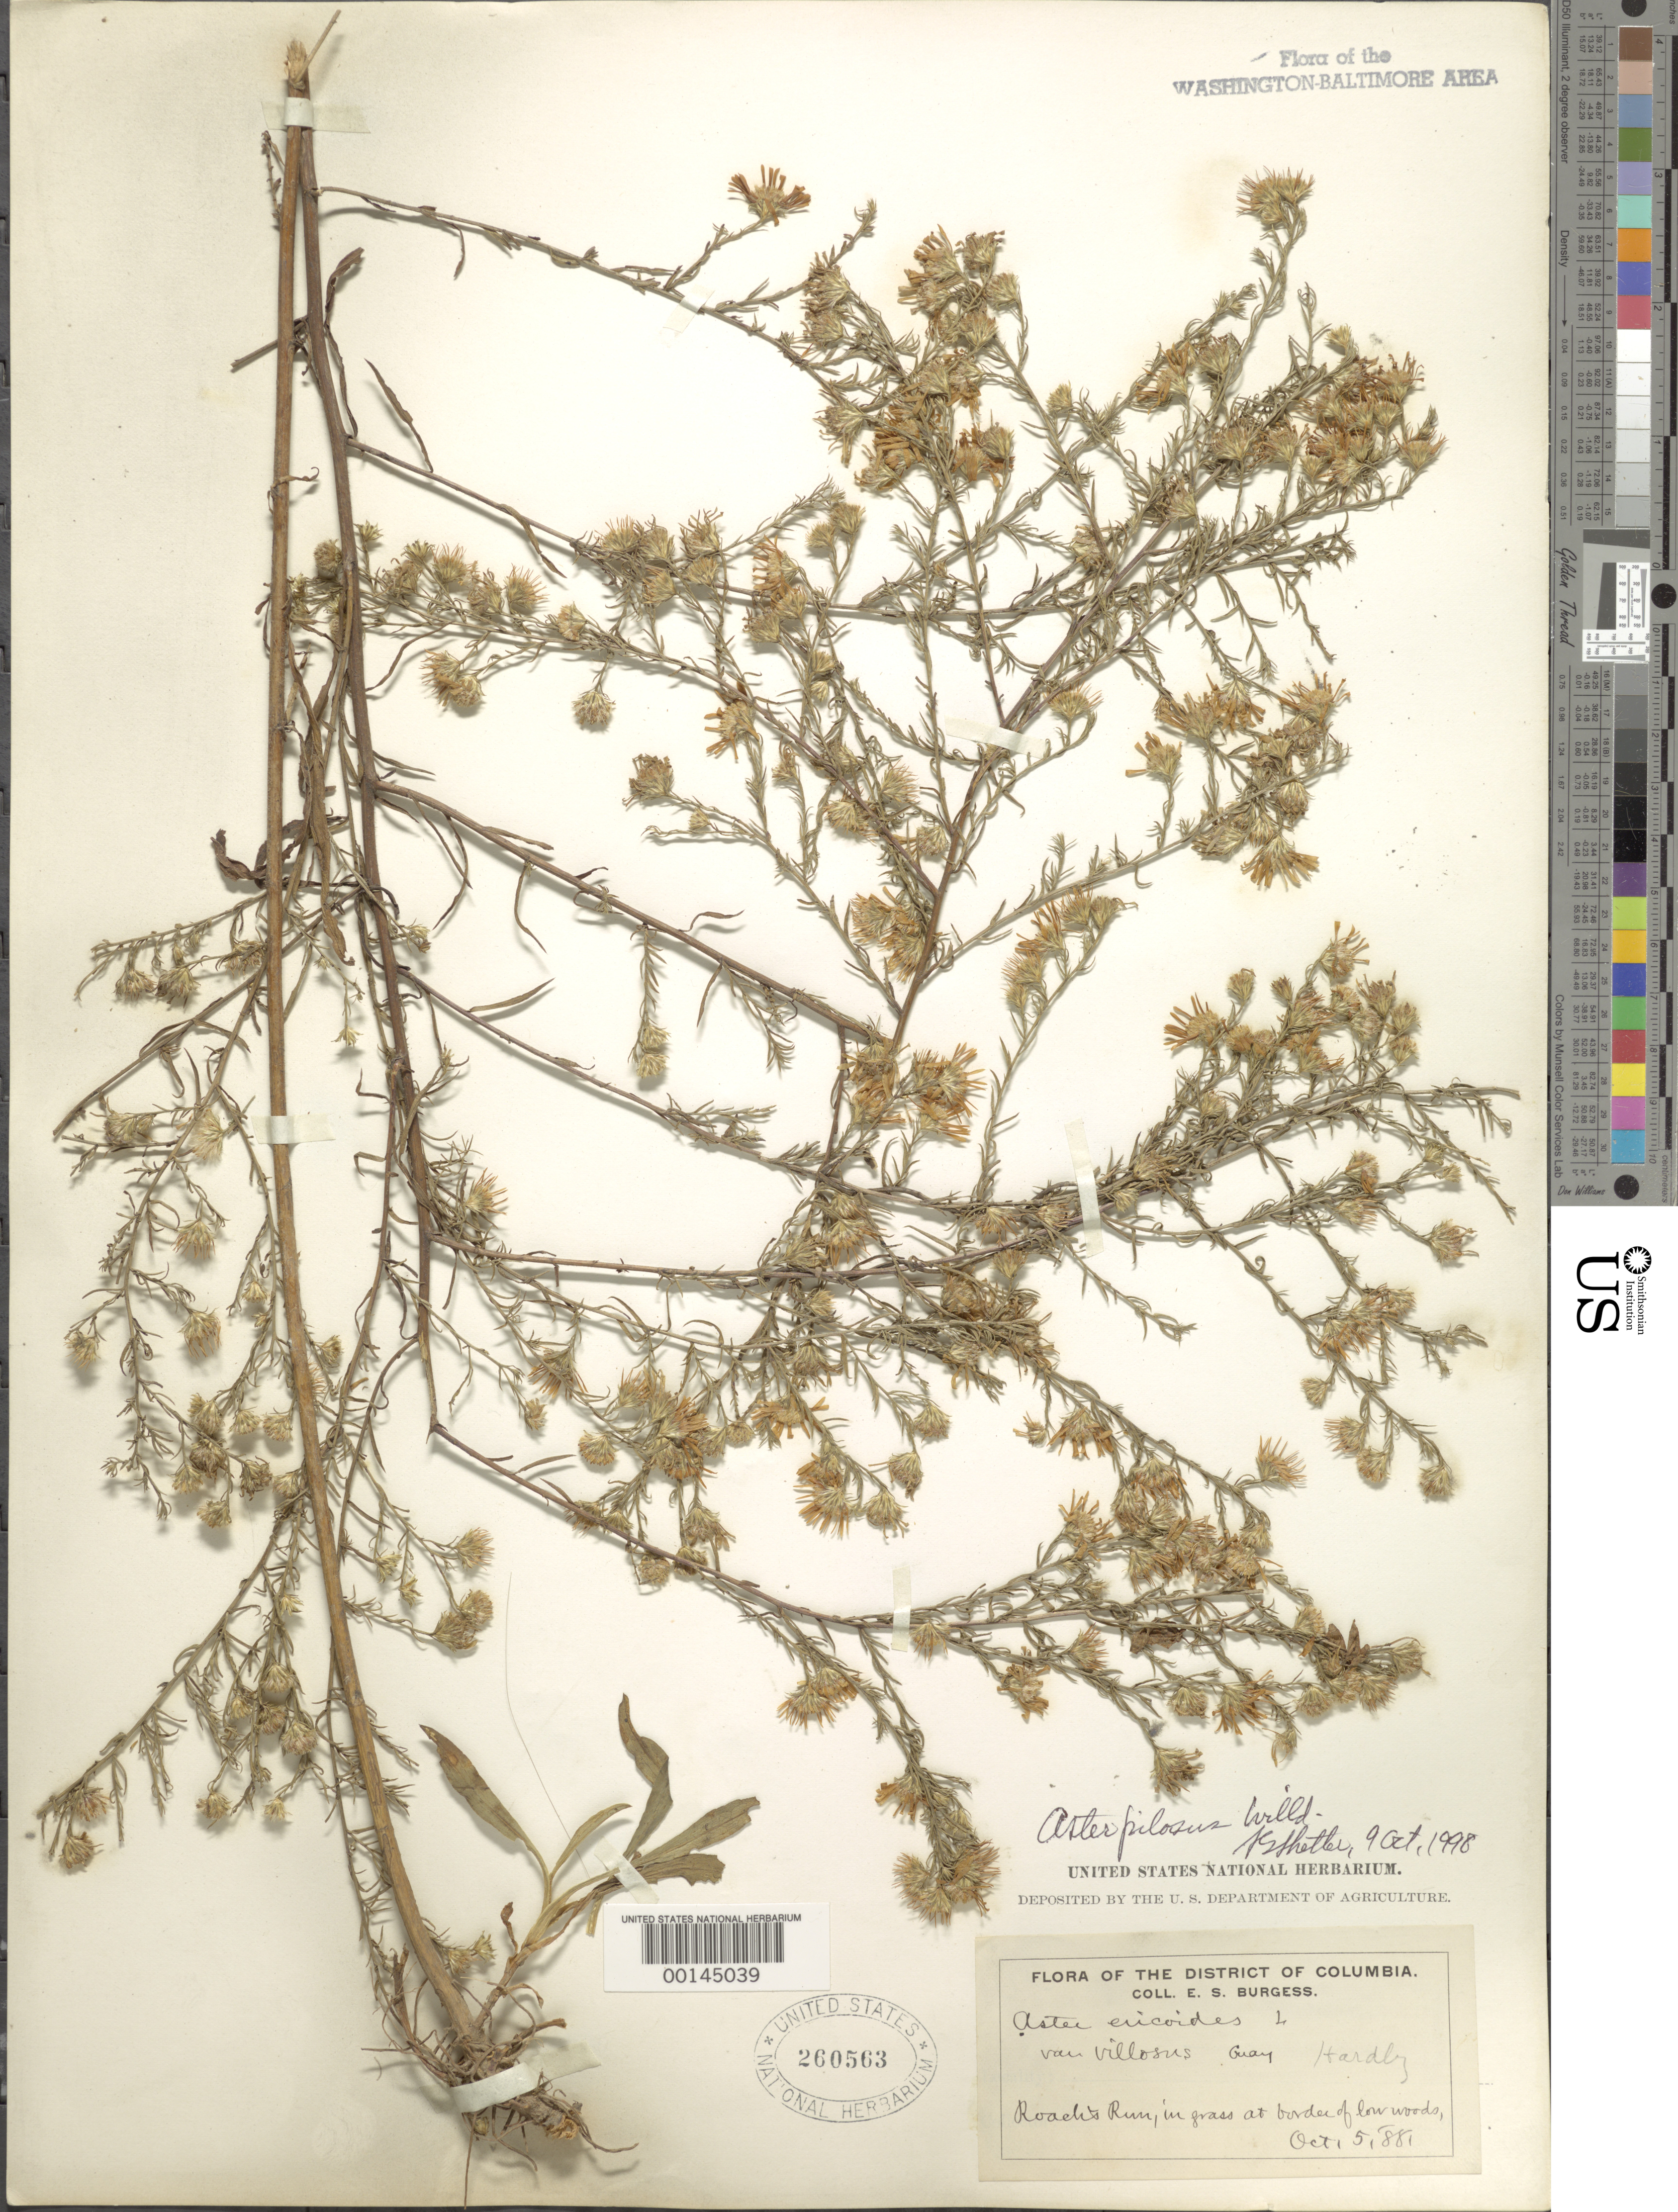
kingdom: Plantae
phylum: Tracheophyta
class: Magnoliopsida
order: Asterales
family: Asteraceae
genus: Symphyotrichum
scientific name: Symphyotrichum pilosum var. pringlei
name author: (A. Gray) G.L. Nesom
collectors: E. Burgess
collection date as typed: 05 Oct 1888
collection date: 1888-10-05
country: United States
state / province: Virginia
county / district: Arlington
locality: Roachs Run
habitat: Grass at border of low woods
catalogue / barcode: US 260563